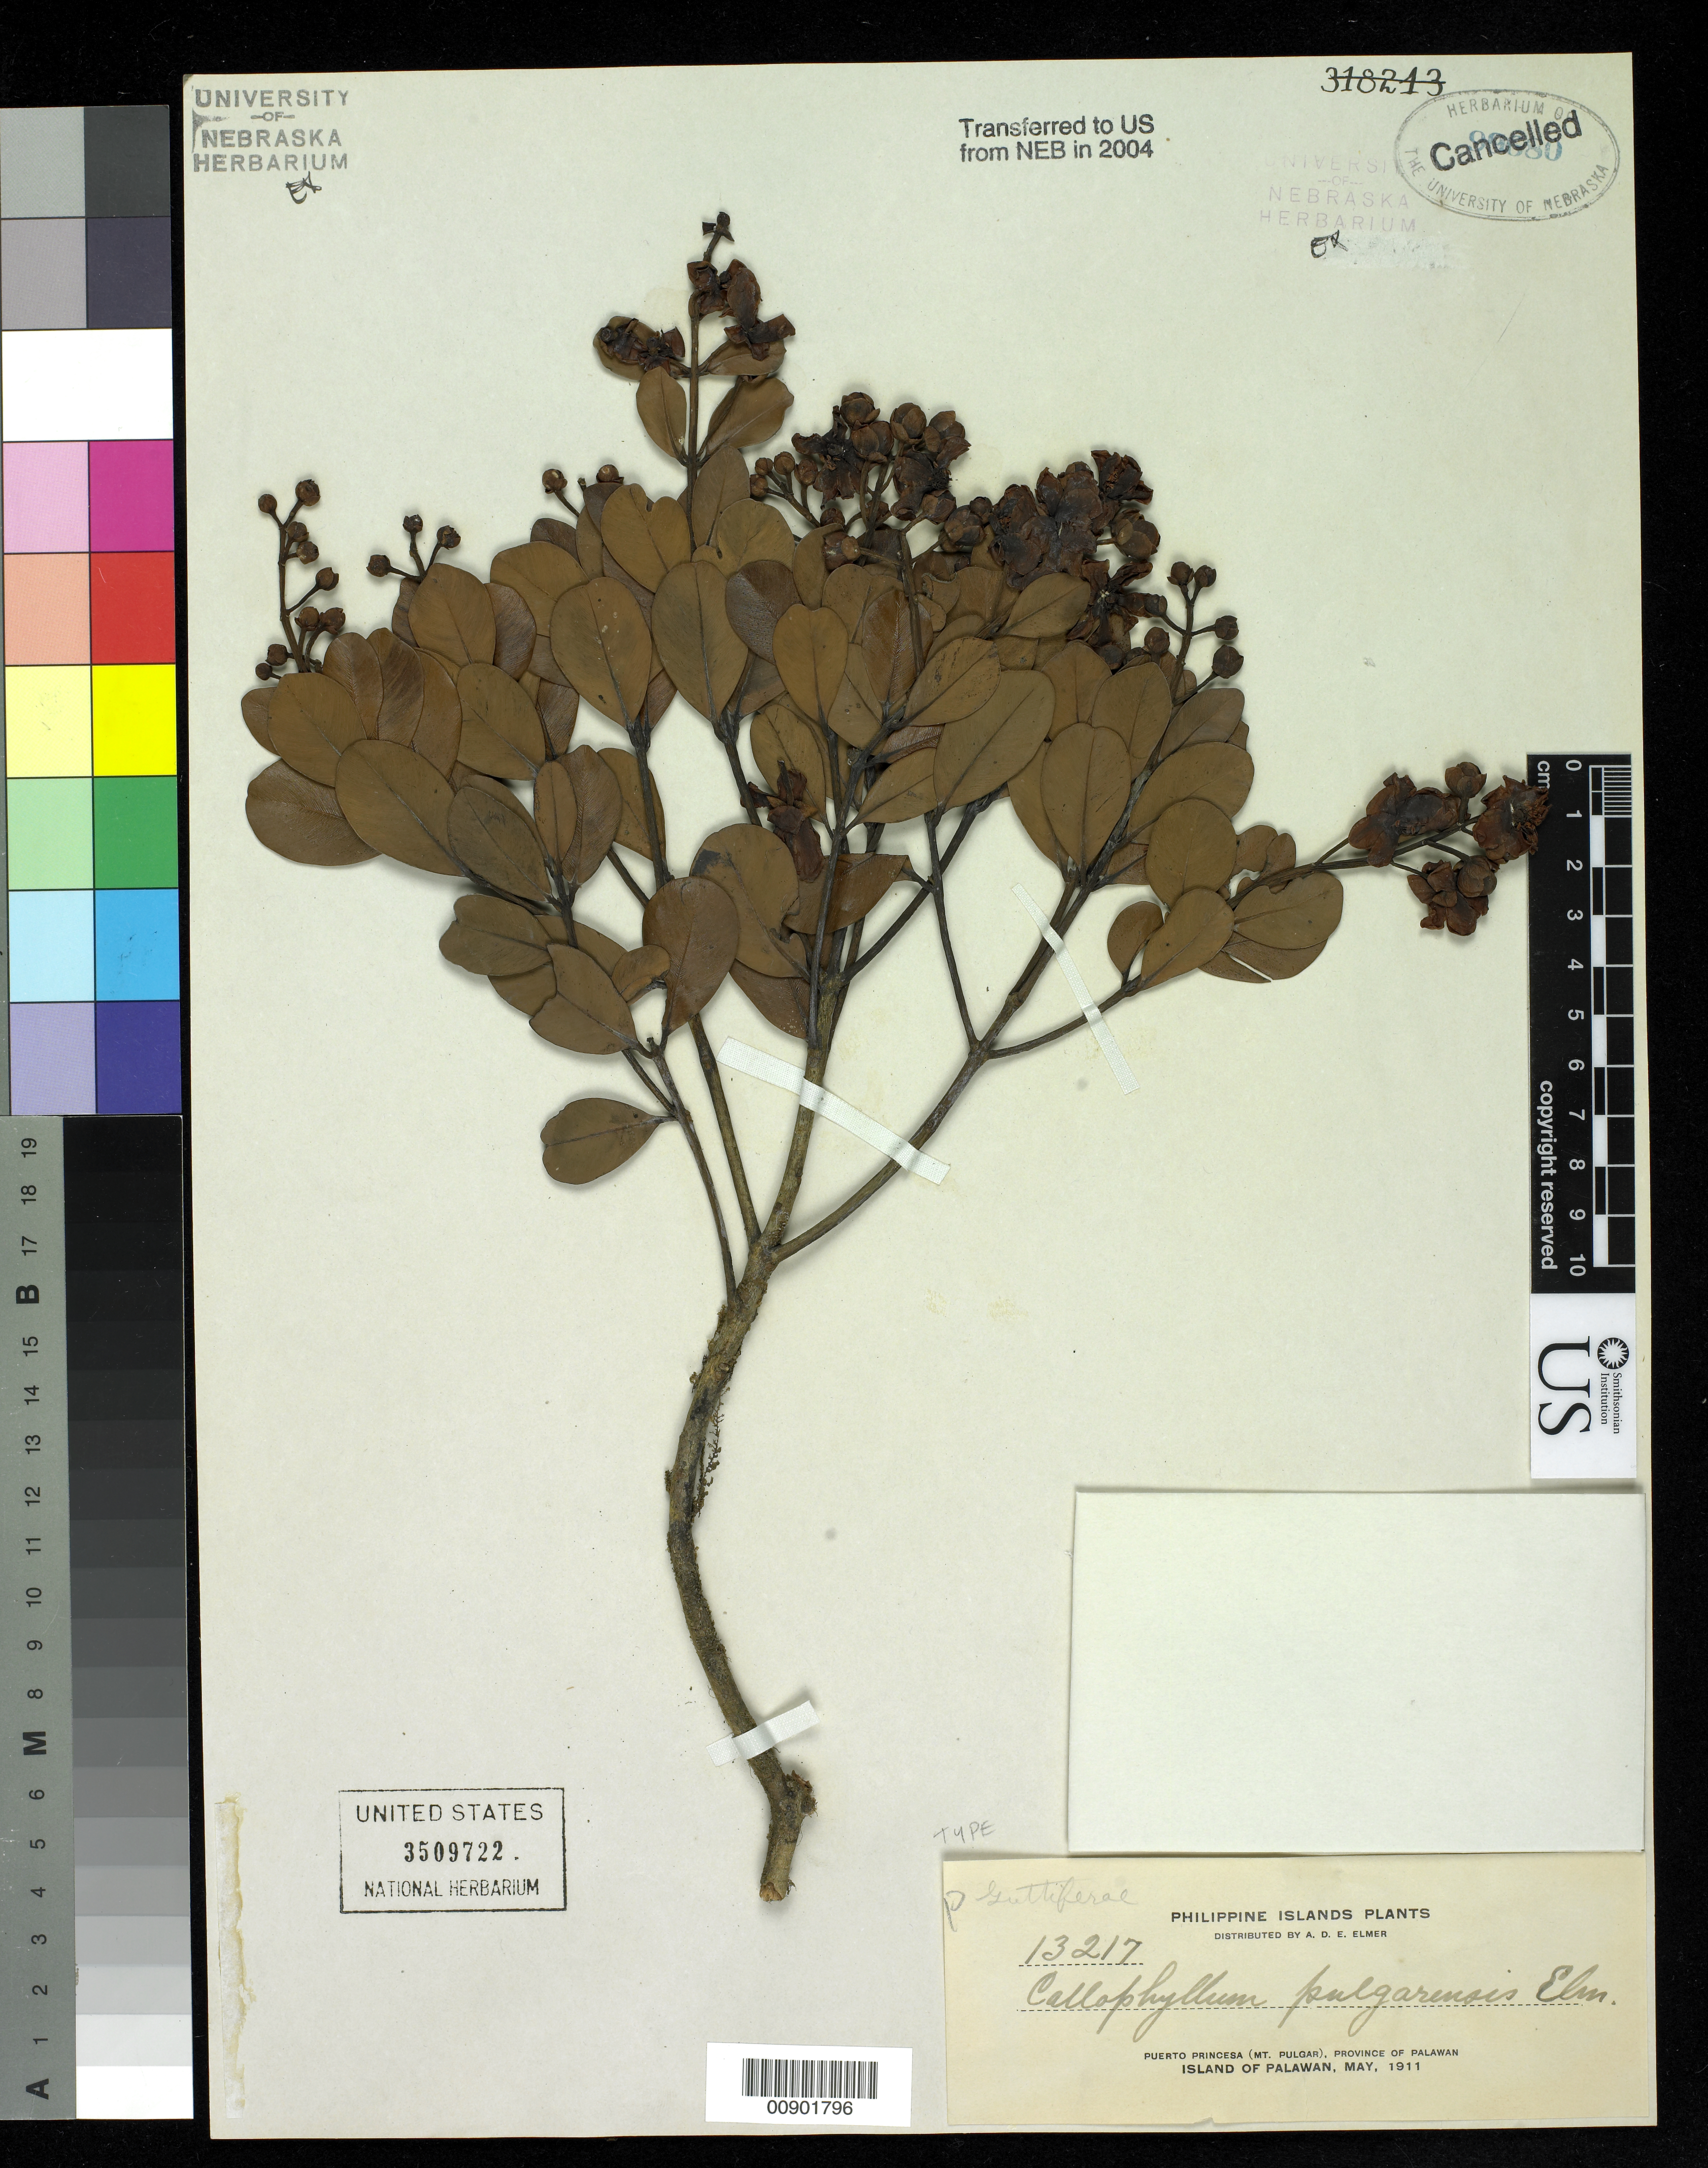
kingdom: Plantae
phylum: Tracheophyta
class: Magnoliopsida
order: Malpighiales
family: Calophyllaceae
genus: Calophyllum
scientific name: Calophyllum pulgarense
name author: Elmer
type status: Isotype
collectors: A. D. E. Elmer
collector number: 13217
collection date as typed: May 1911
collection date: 1911-05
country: Philippines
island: Palawan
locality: Puerto Princesa (Mt. Pulgar), Province of Palawan.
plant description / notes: Cited by P.F. Stevens (as "isoneotype"), J. Arnold Arbor. 61: 498 (1980).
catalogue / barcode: US 3509722